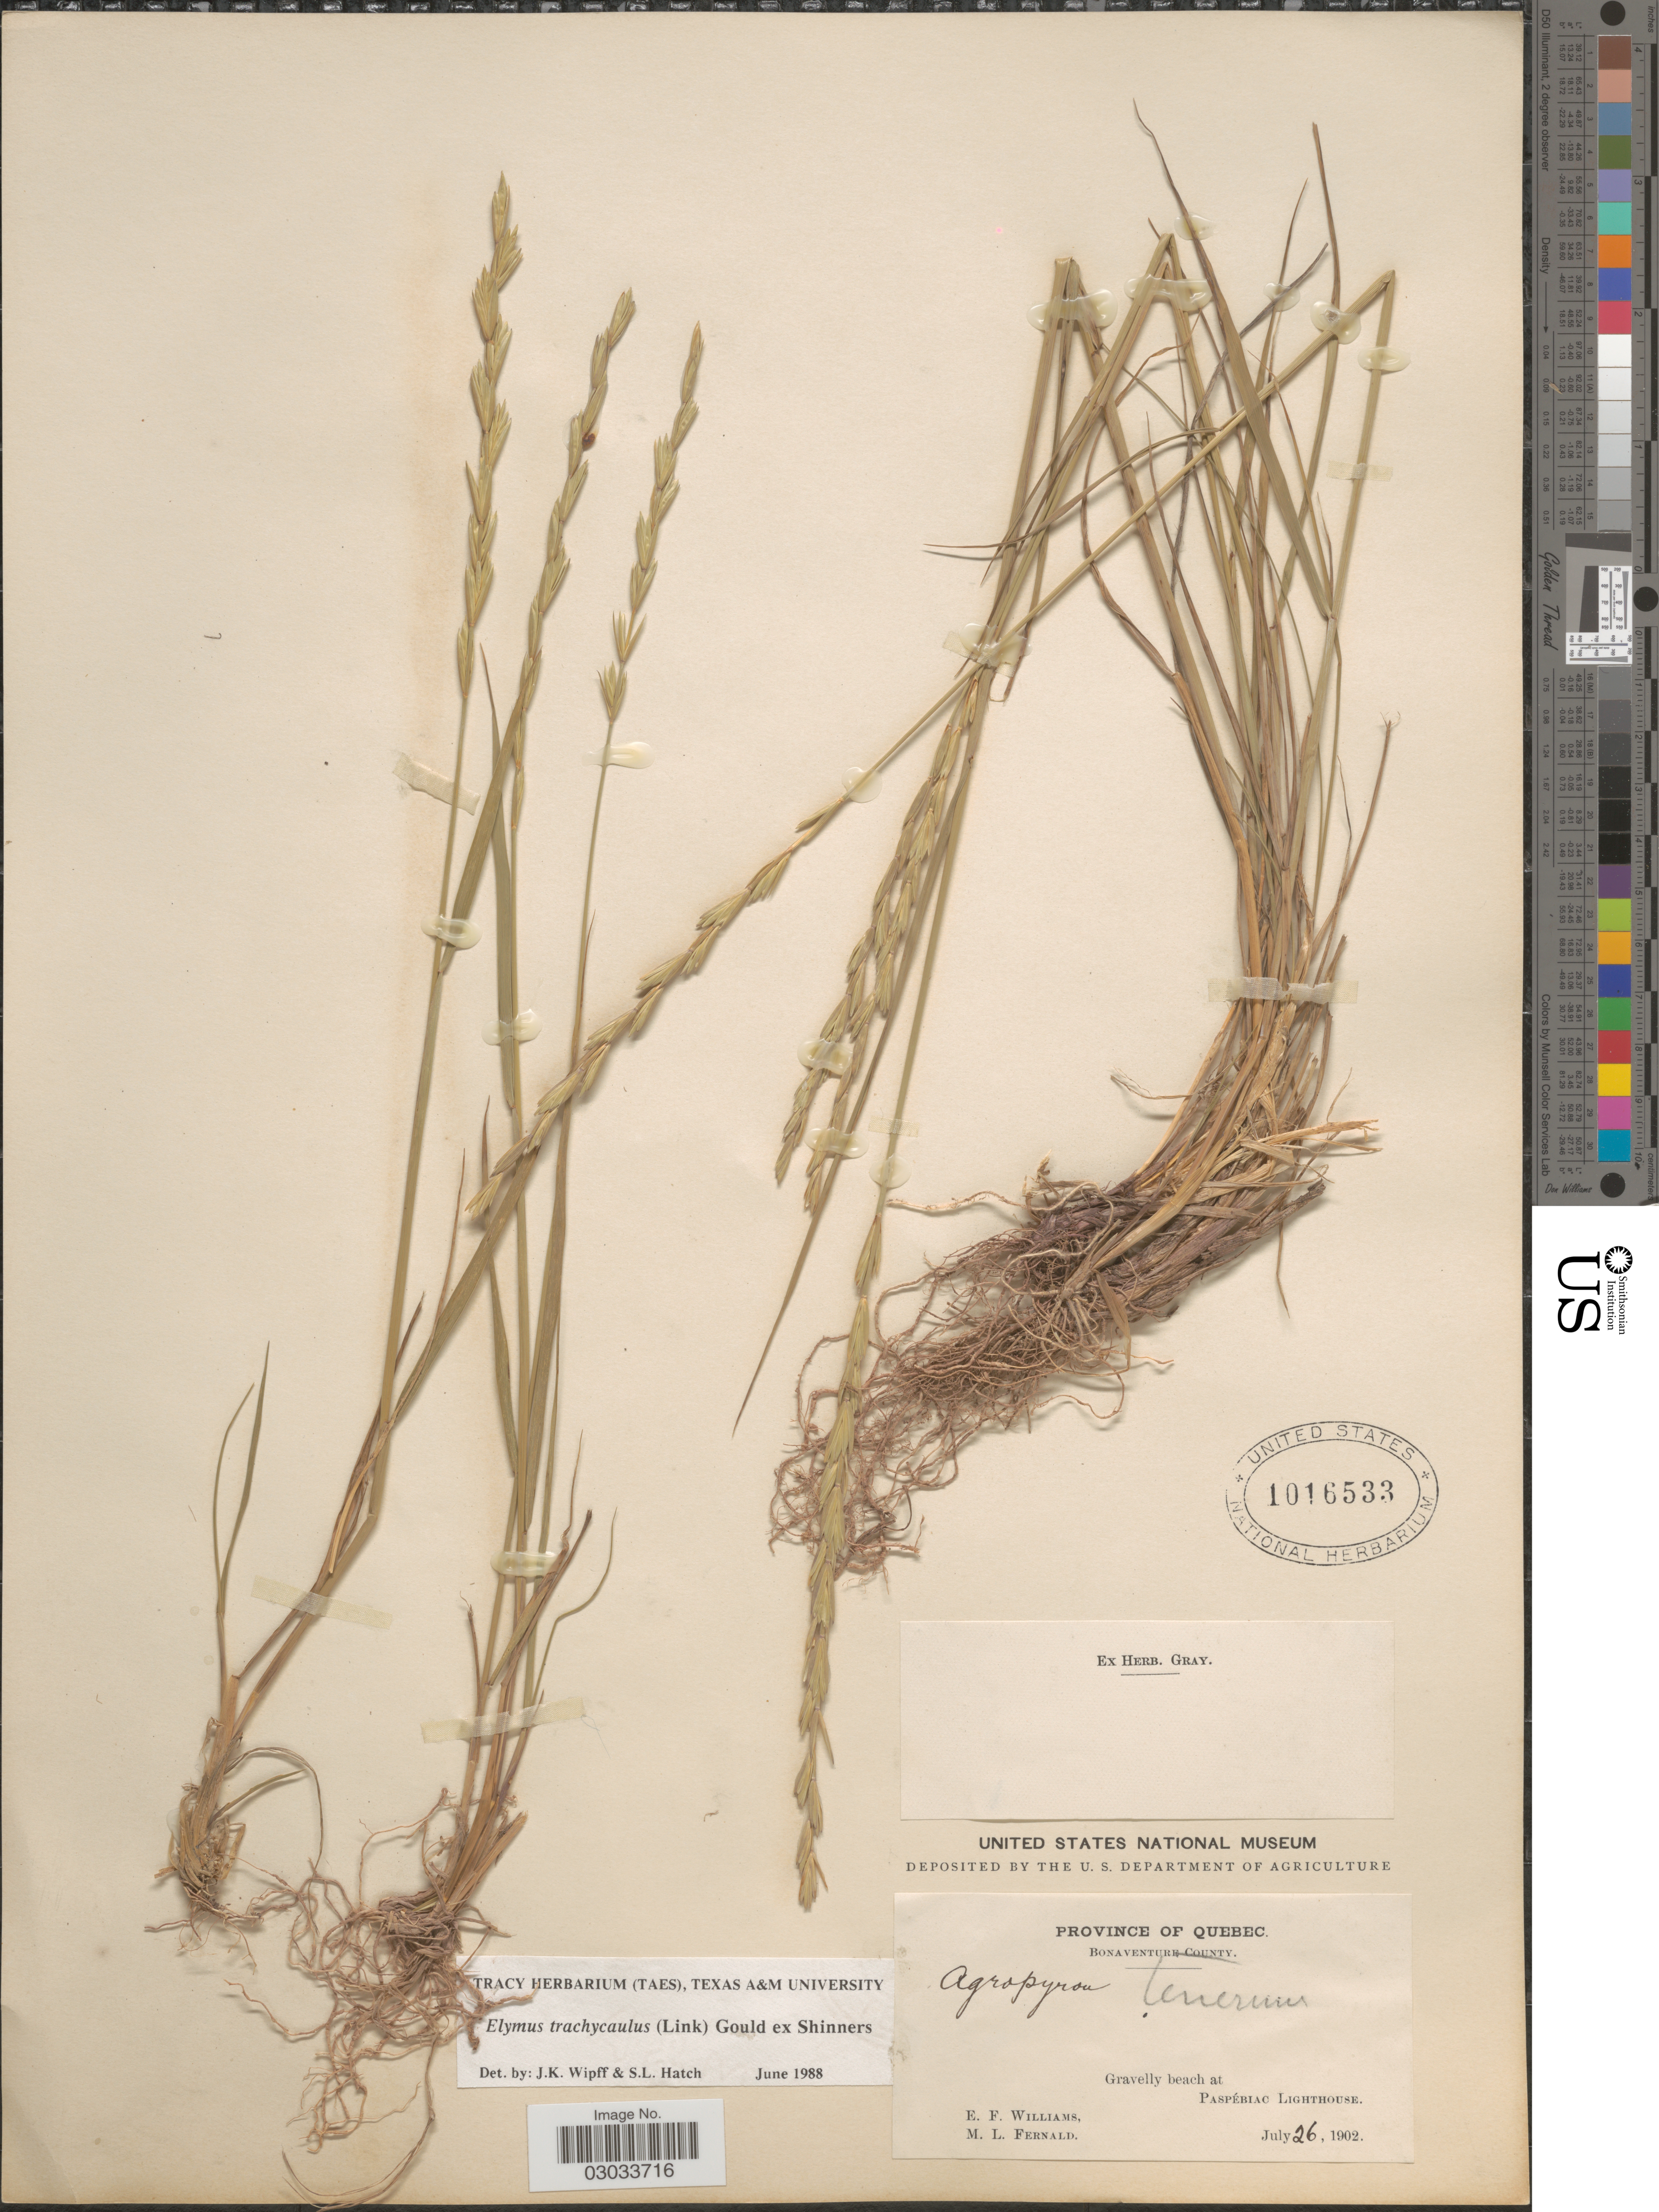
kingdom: Plantae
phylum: Tracheophyta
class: Liliopsida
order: Poales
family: Poaceae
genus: Elymus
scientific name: Elymus trachycaulus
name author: (Link) Gould ex Shinners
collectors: E. Williams & M. L. Fernald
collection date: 1902-07-26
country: Canada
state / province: Quebec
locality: Bonaventure County. Gravelly beach at Paspébiac Lighthouse.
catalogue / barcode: US 1016533